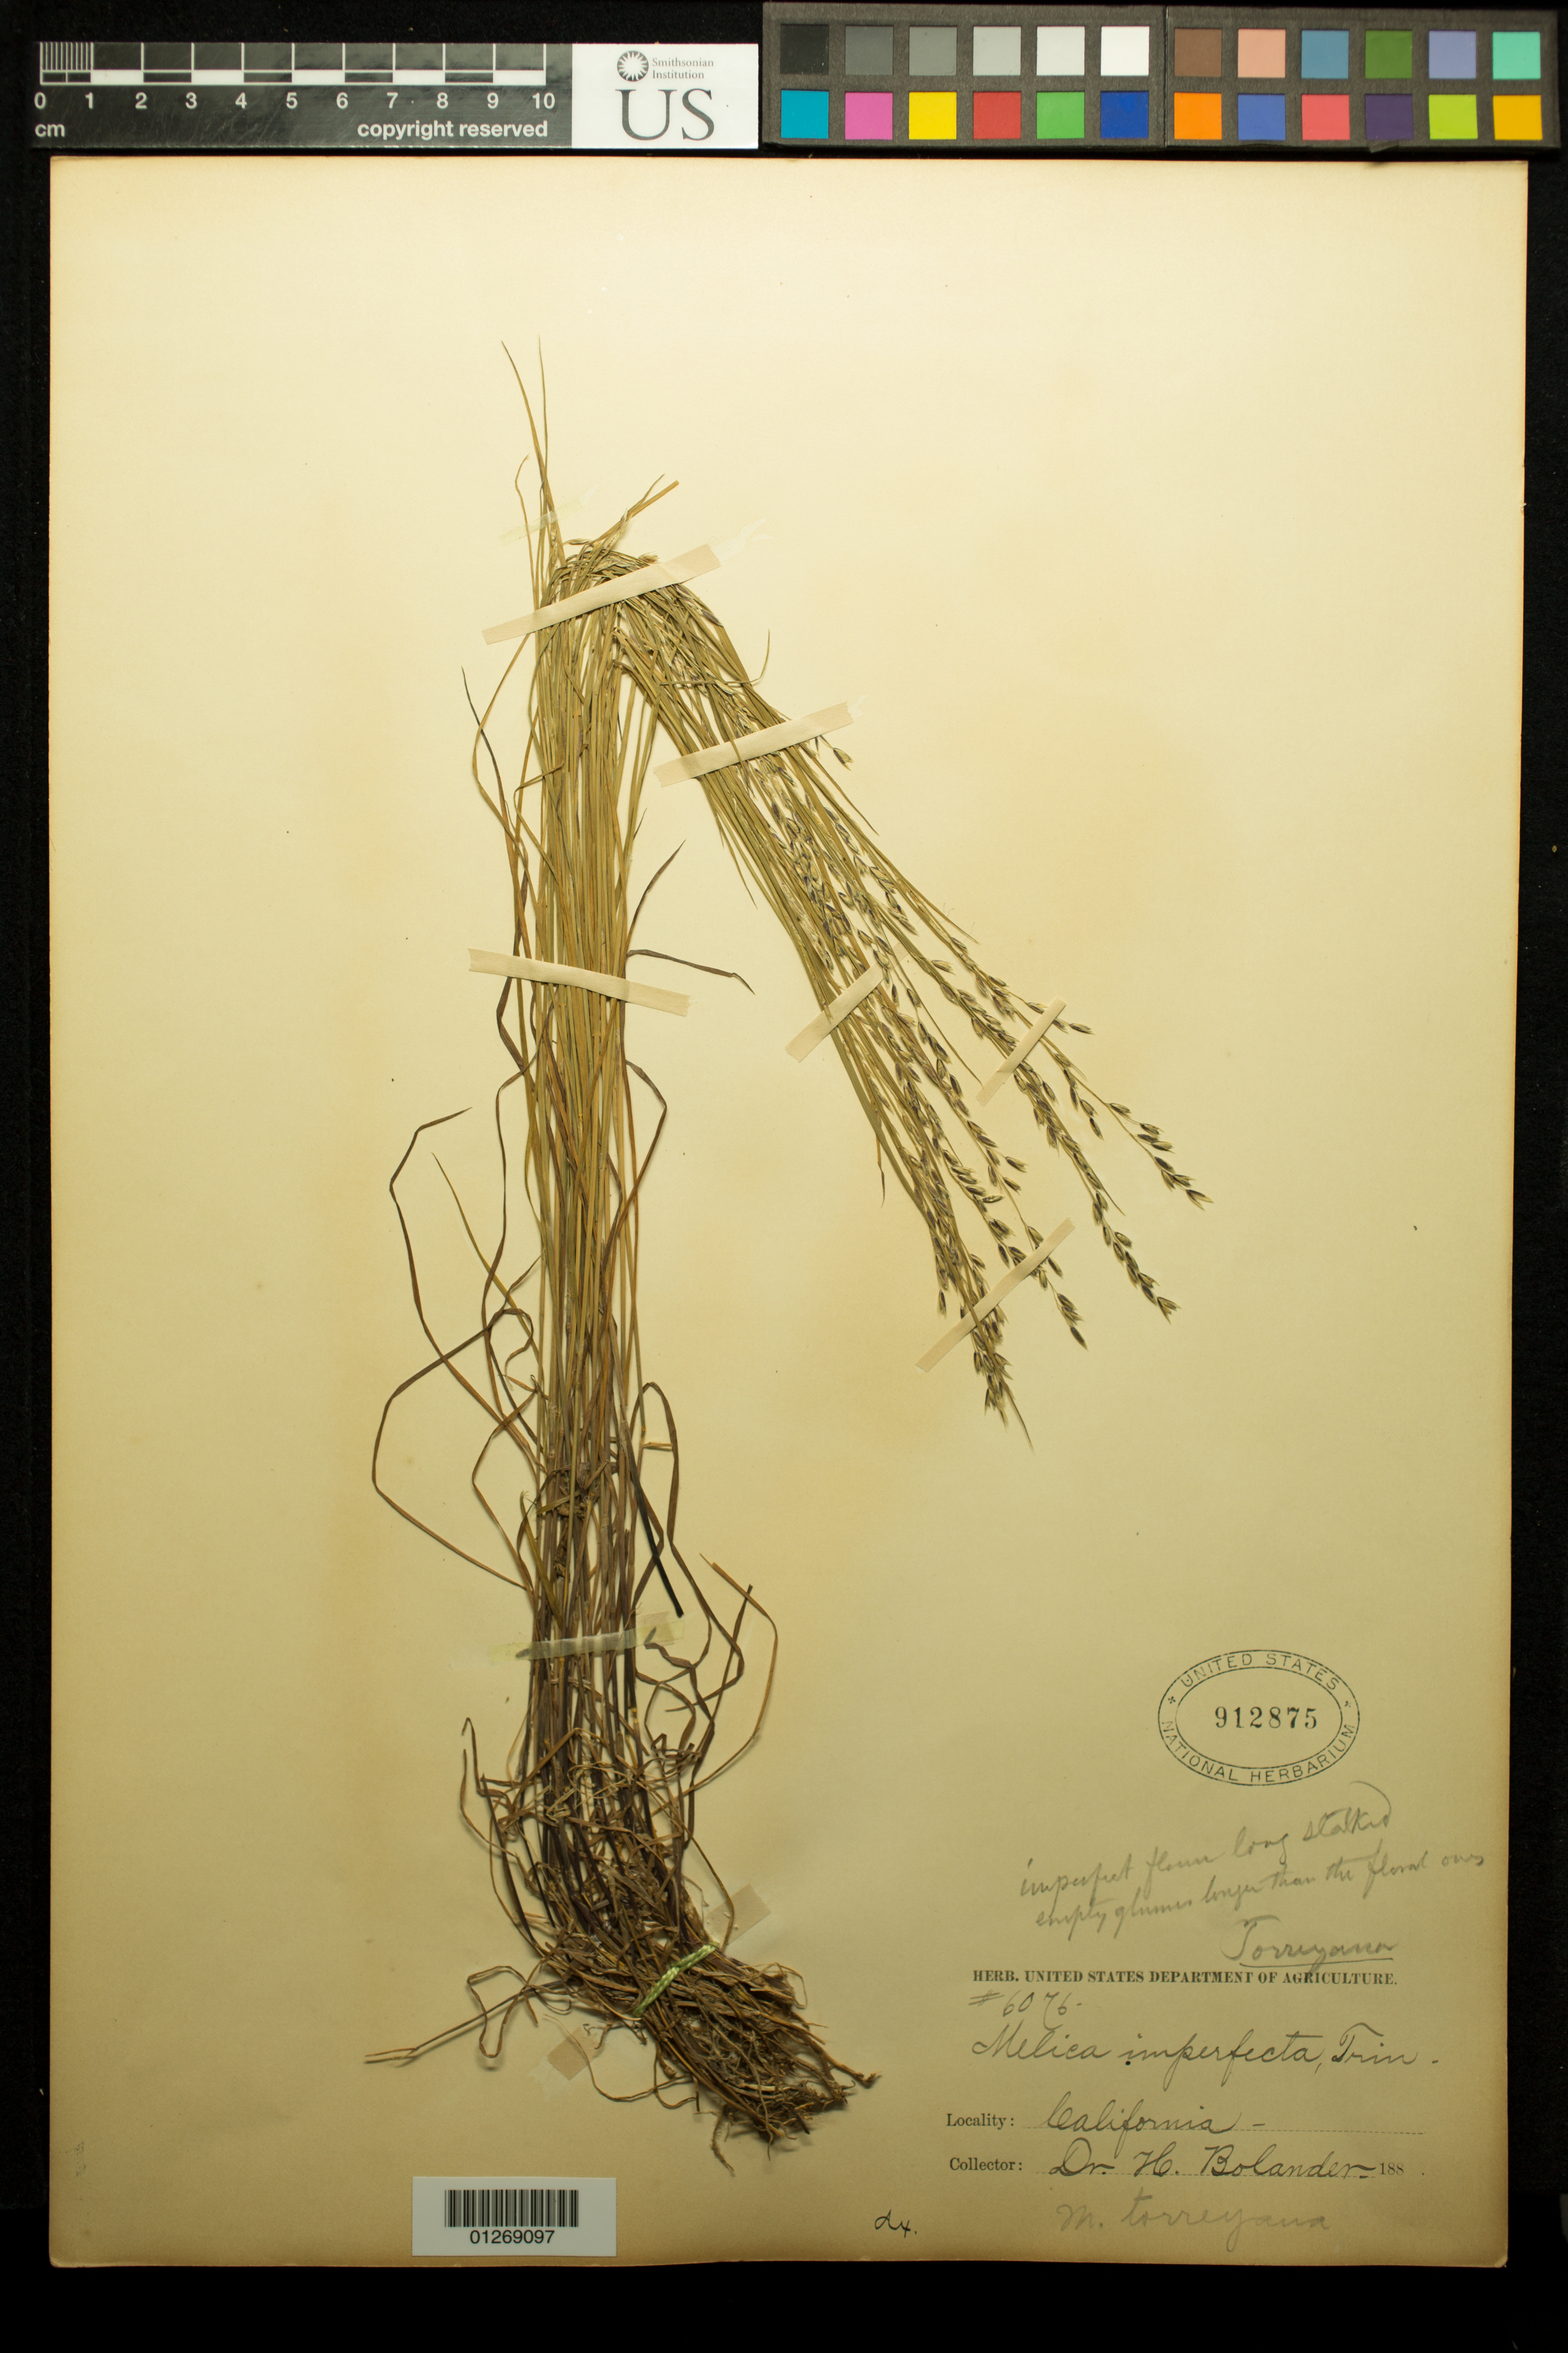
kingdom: Plantae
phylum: Tracheophyta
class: Liliopsida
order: Poales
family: Poaceae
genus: Melica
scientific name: Melica torreyana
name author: Scribn.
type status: Syntype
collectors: H. Bolander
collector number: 6076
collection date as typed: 1866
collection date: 1866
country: United States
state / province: California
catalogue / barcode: US 912875